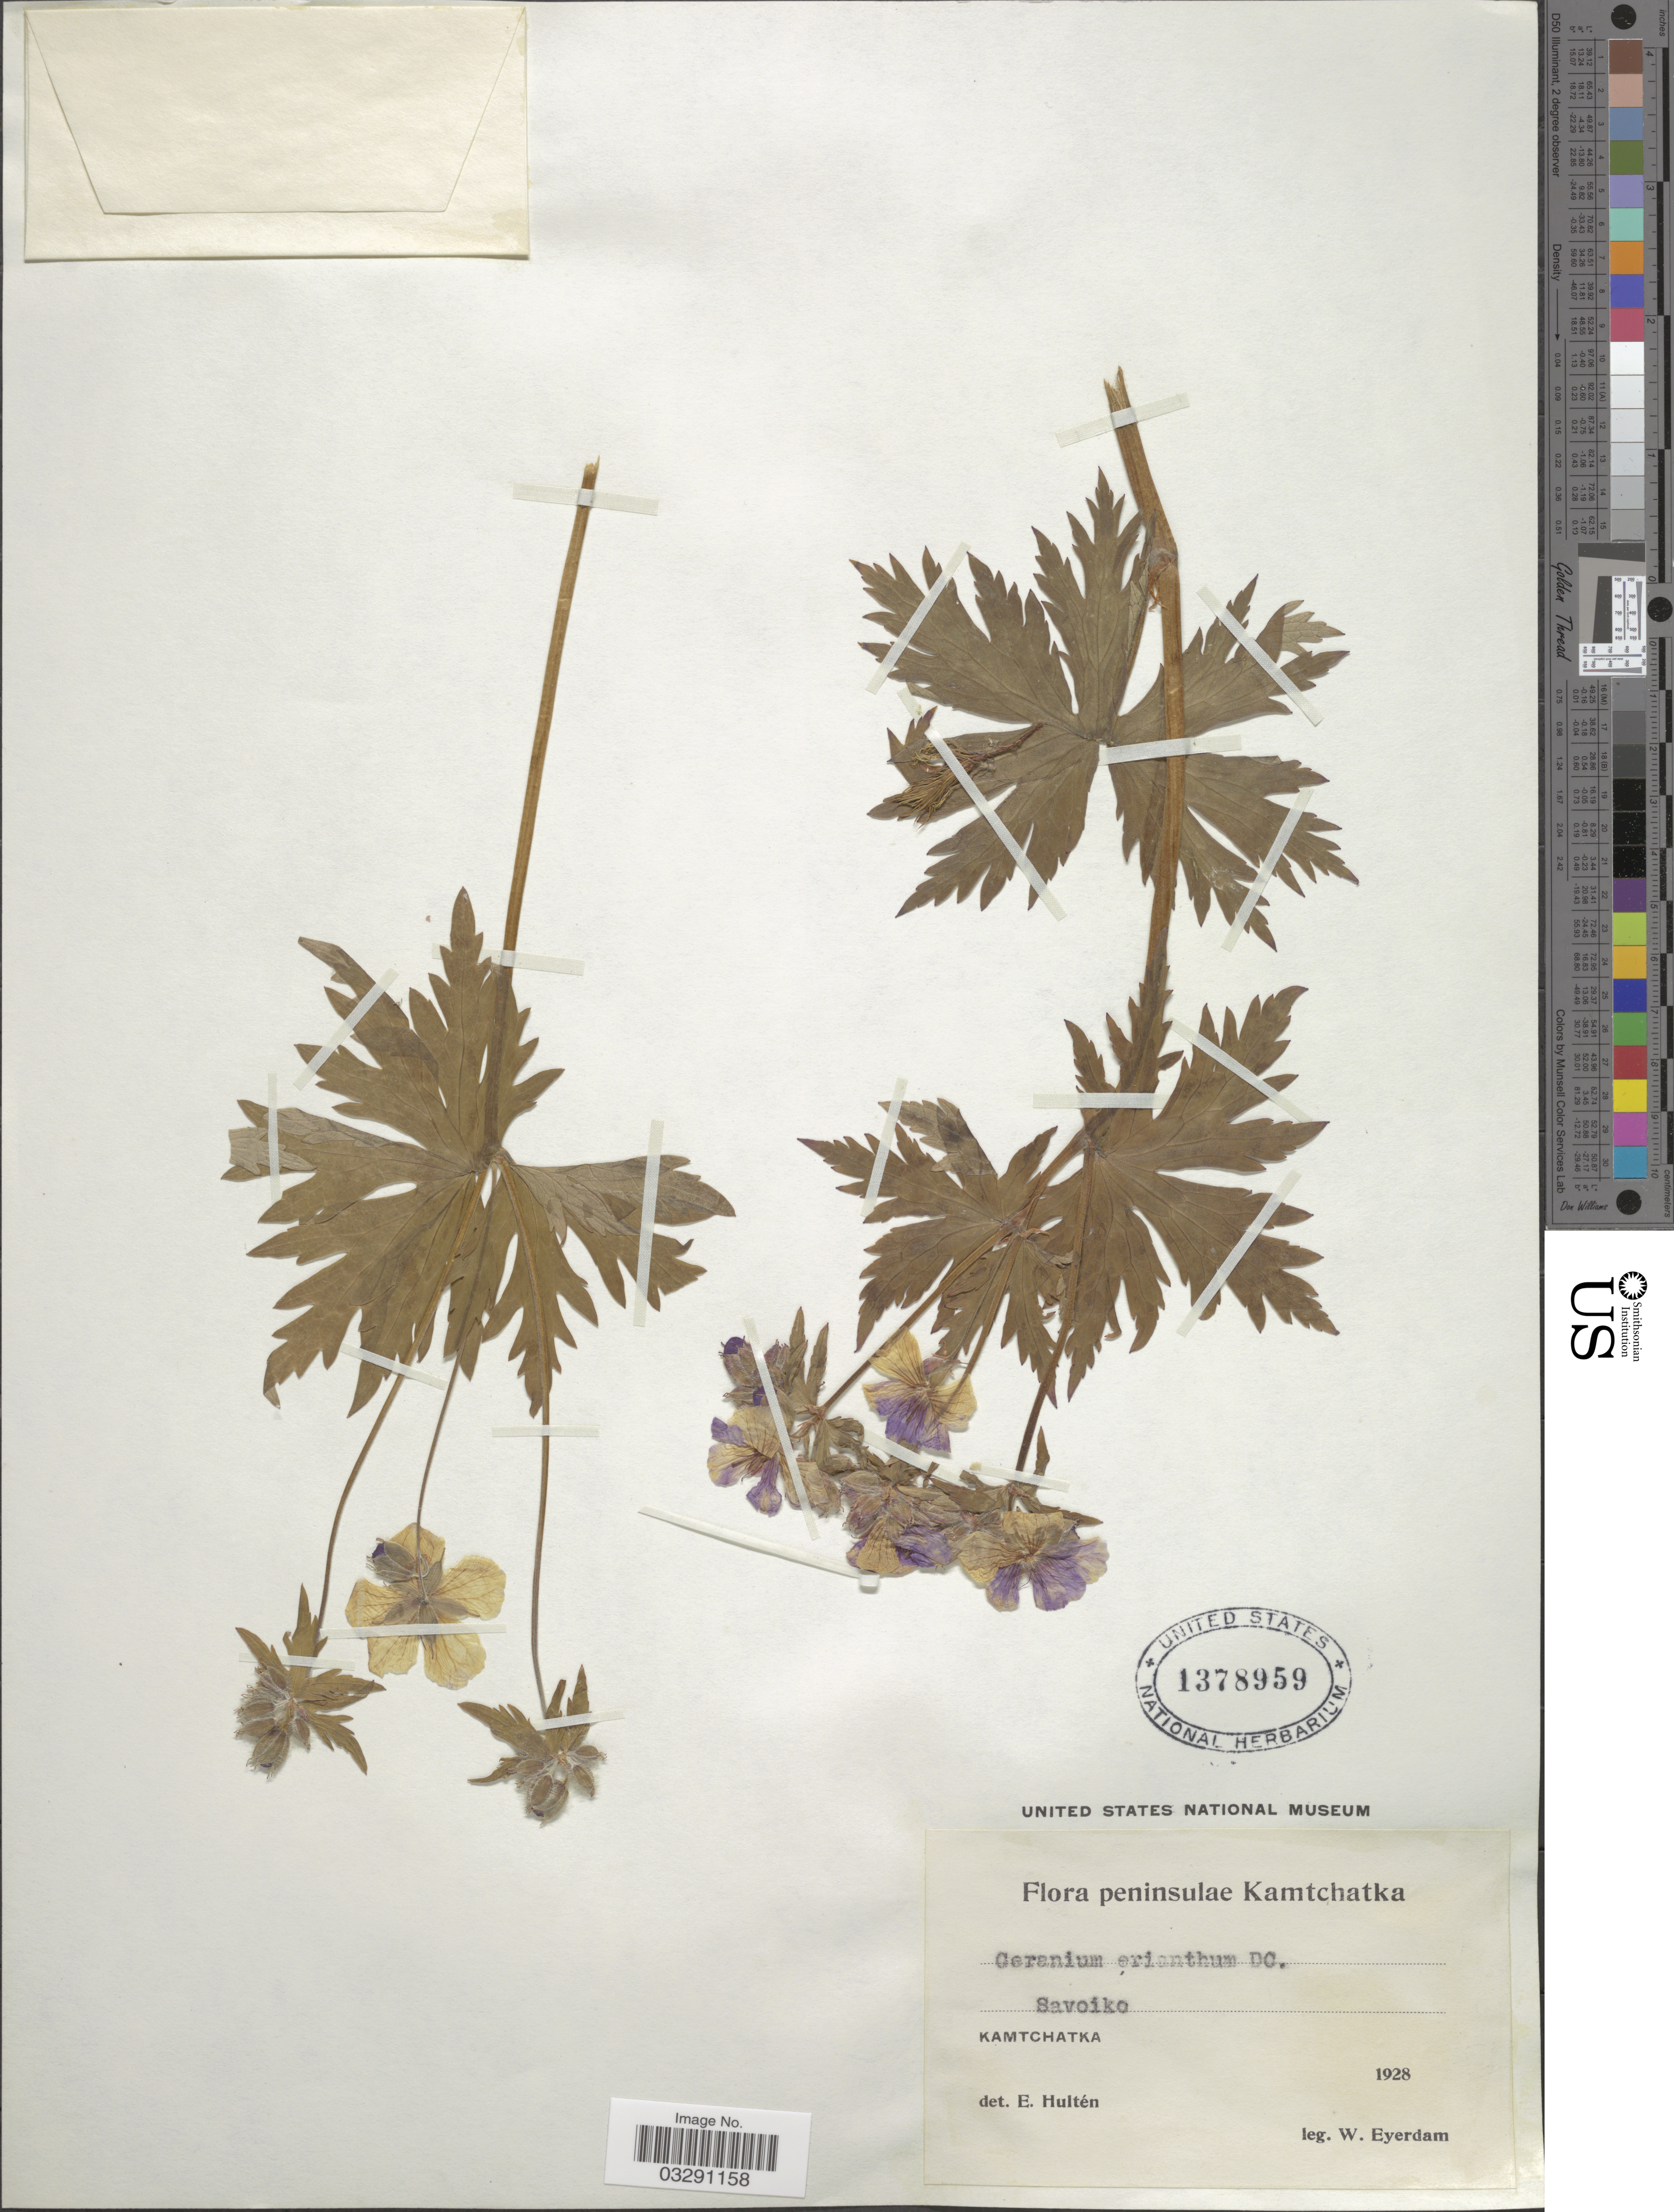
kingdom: Plantae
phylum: Tracheophyta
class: Magnoliopsida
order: Geraniales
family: Geraniaceae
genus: Geranium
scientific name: Geranium erianthum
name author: DC.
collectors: W. J. Eyerdam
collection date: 1928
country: Russian Federation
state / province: Kamchatka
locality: Peninsulae Kamtchatka. Savoiko. Kamtchatka.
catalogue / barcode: US 1378959